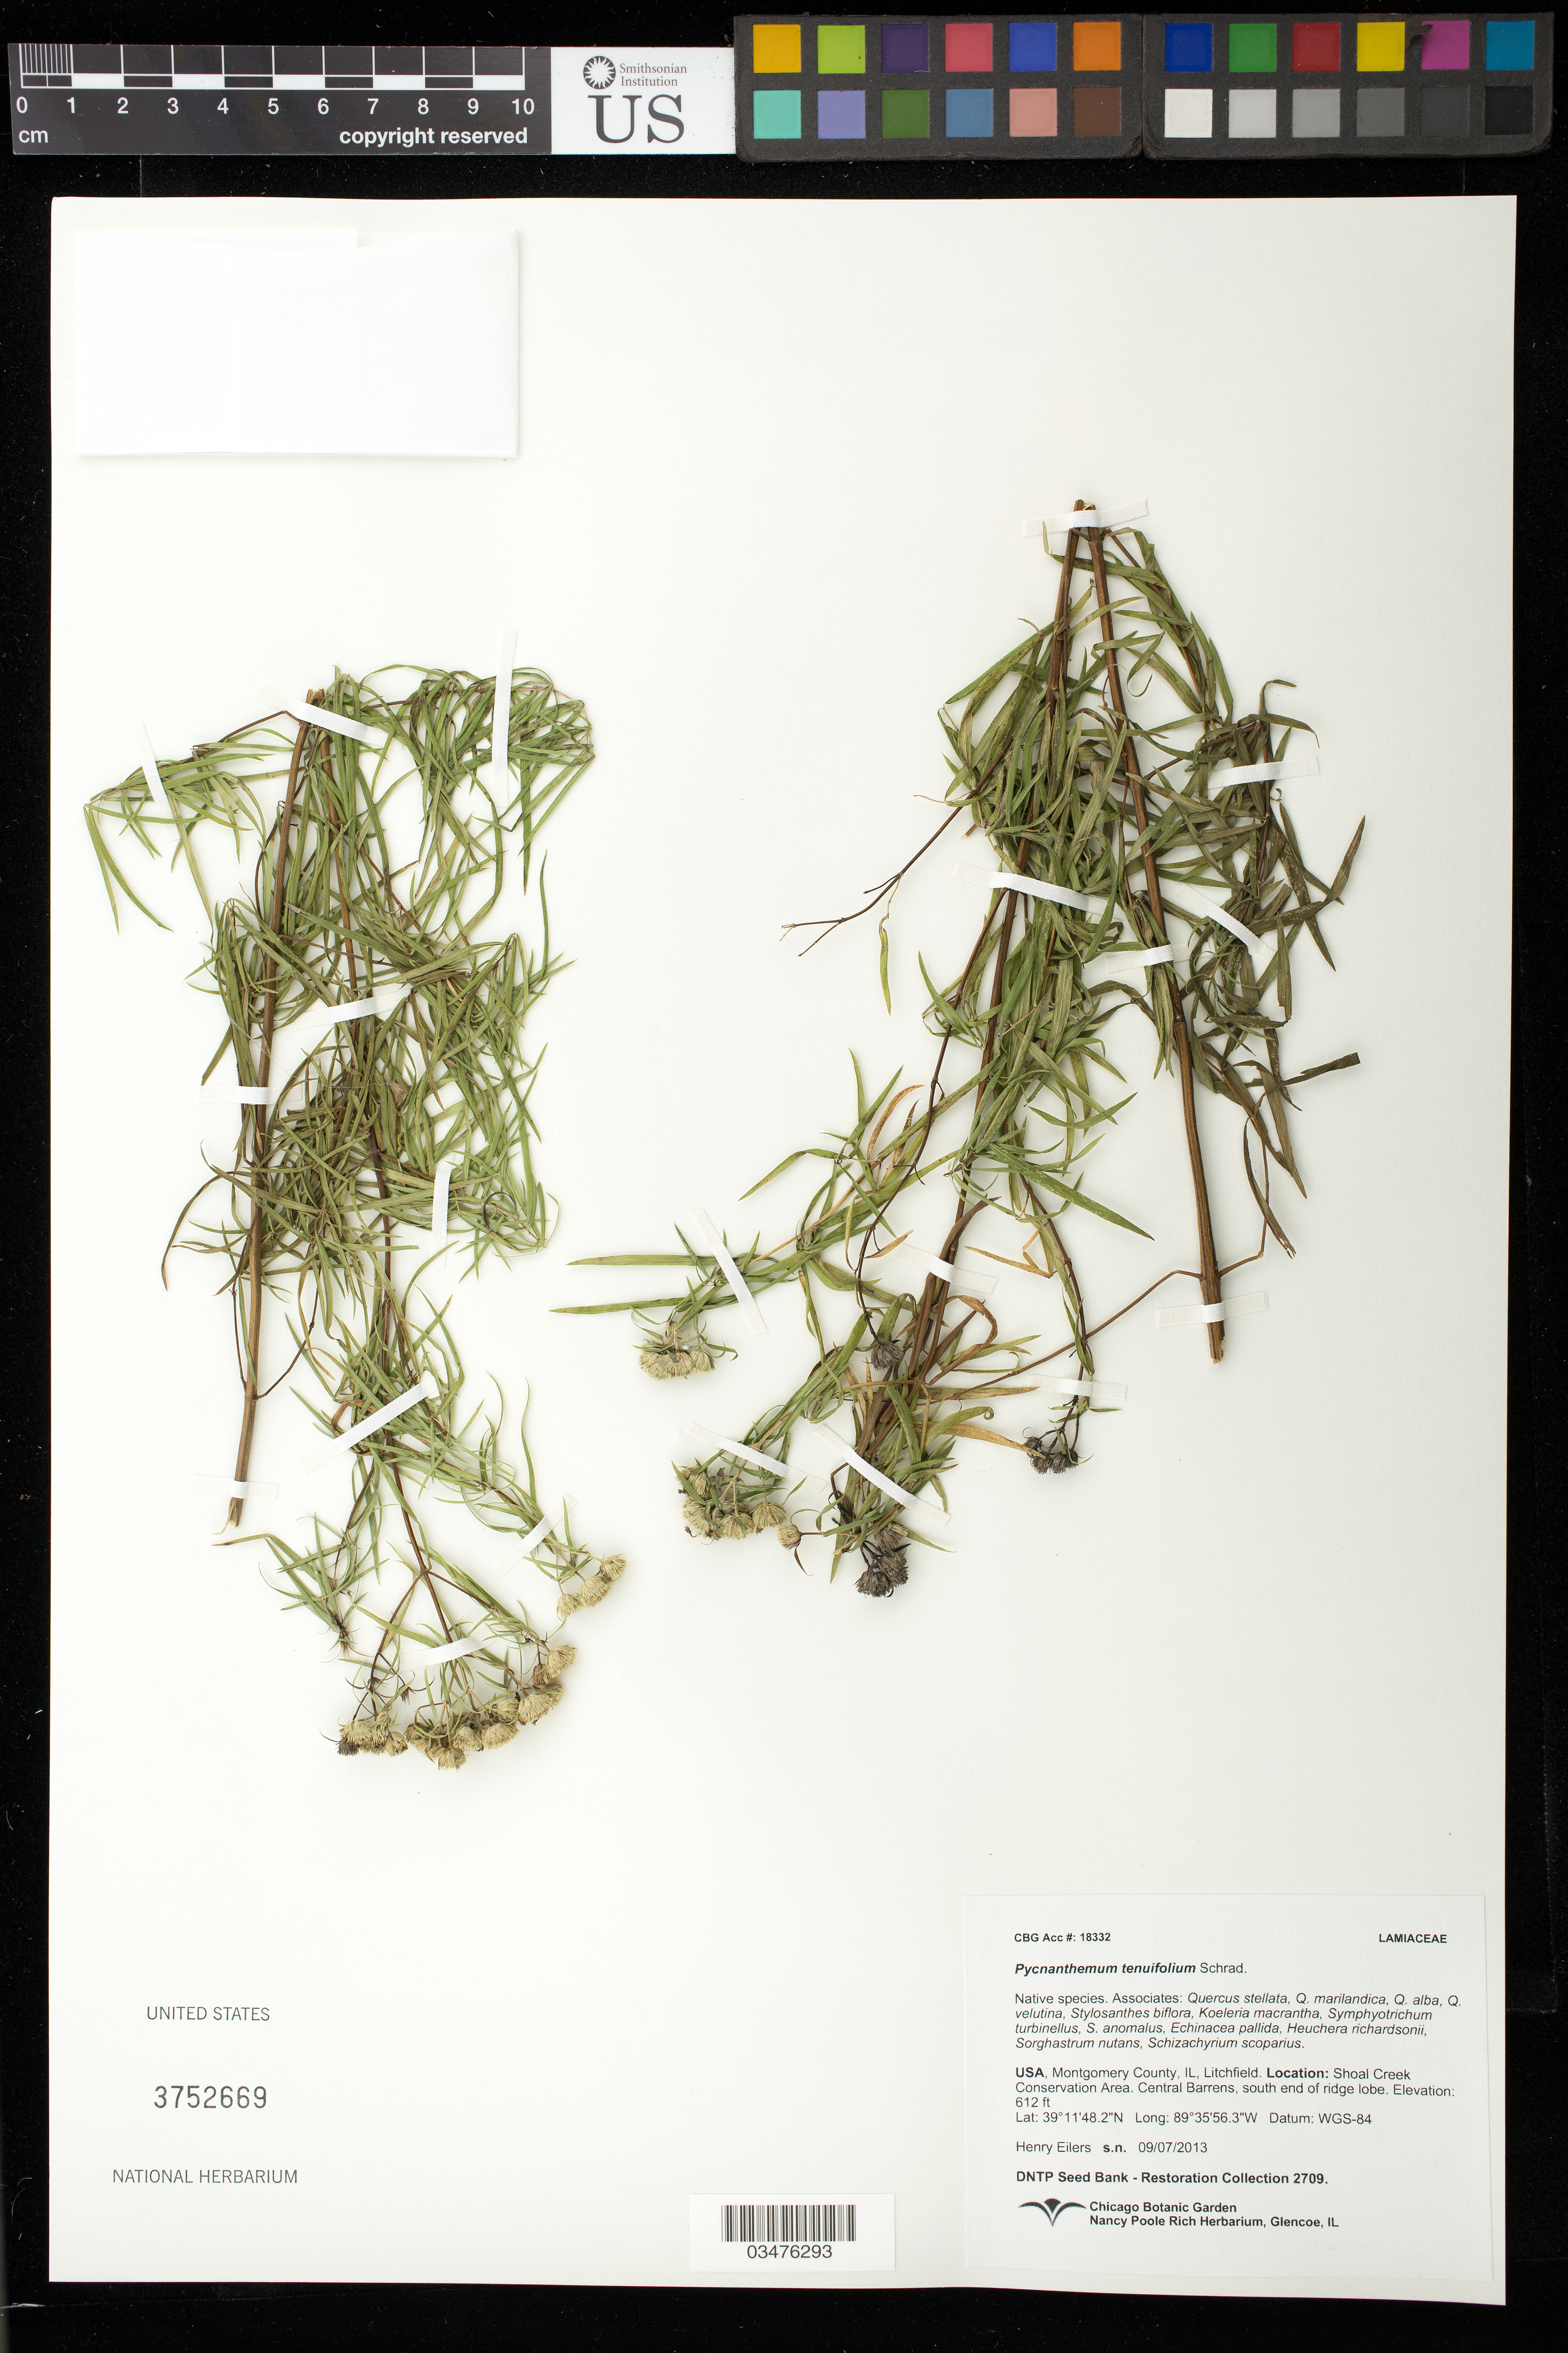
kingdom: Plantae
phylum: Tracheophyta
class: Magnoliopsida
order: Lamiales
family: Lamiaceae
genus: Pycnanthemum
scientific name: Pycnanthemum tenuifolium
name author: Schrad.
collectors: H. Eilers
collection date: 2013-09-07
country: United States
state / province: Illinois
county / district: Montgomery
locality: Litchfield. Shoal Creek Conservation Area, Central Barrens, south end of ridge lobe.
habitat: With Quercus stellata, Heuchera richardsonii, Sorghastrum nutans, ect.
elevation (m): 187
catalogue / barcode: US 3752669